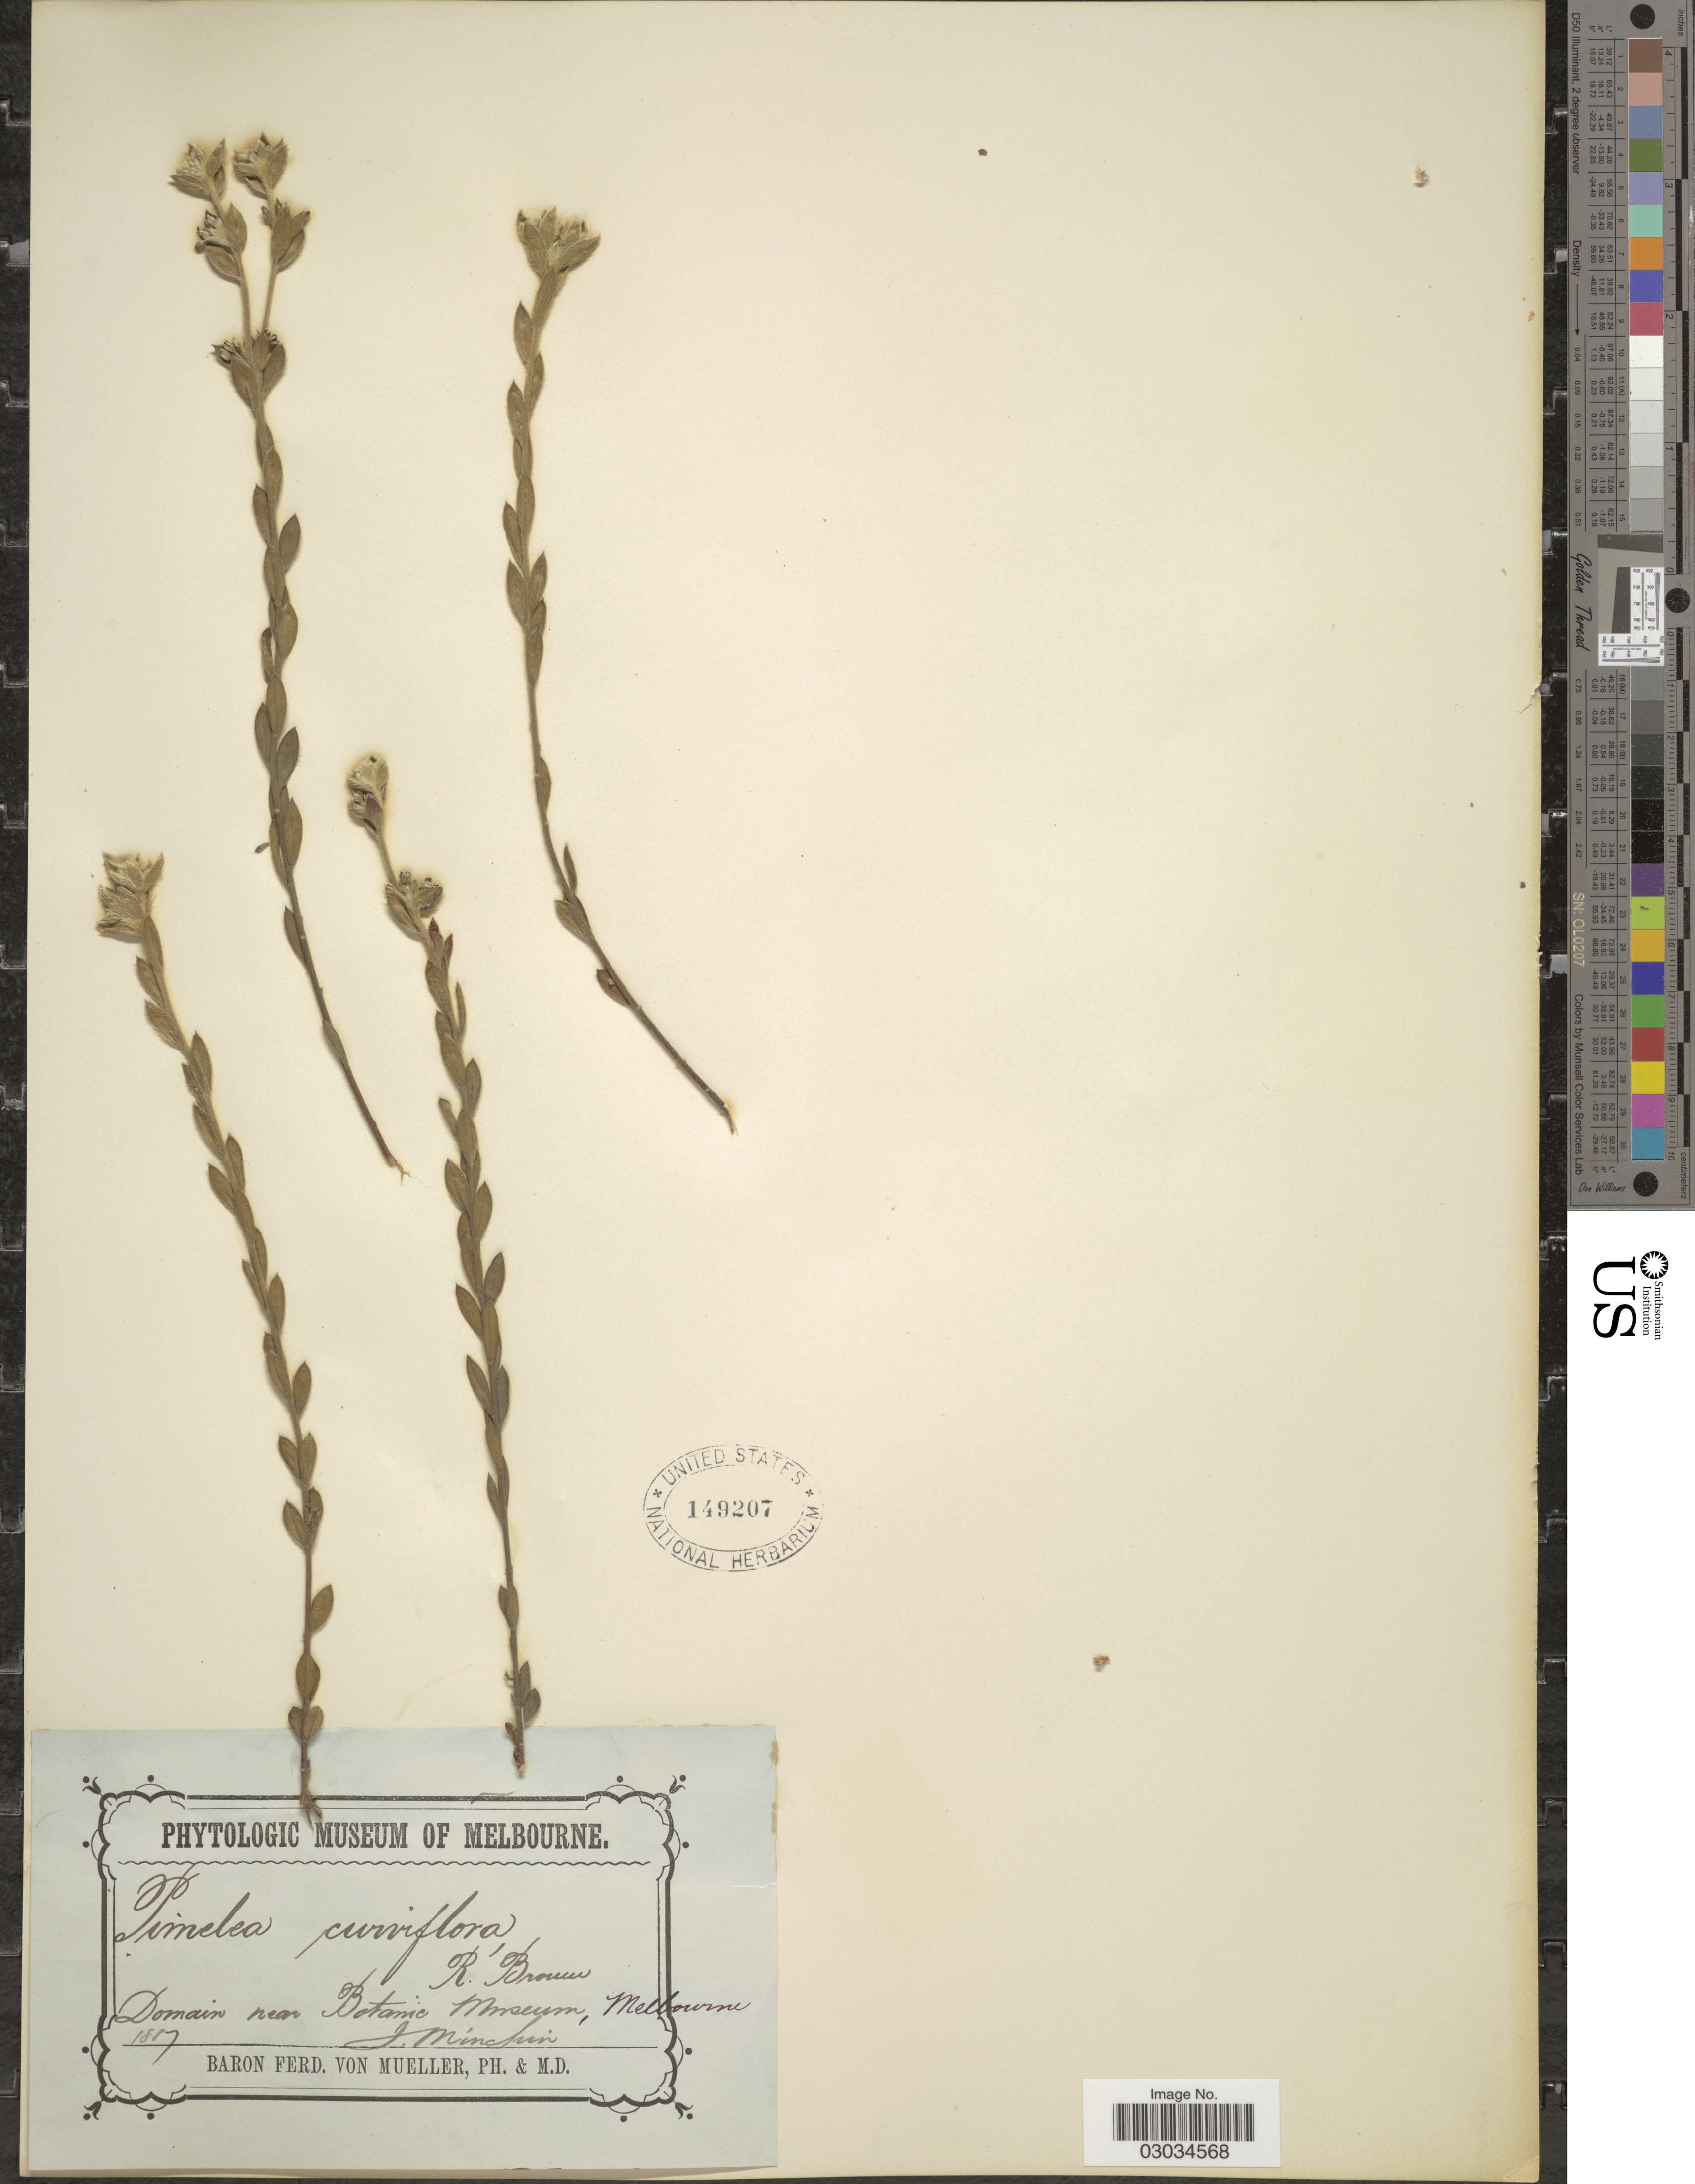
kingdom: Plantae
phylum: Tracheophyta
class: Magnoliopsida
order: Malvales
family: Thymelaeaceae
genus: Pimelea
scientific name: Pimelea curviflora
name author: R. Br.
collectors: J. Minchin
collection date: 1887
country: Australia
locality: Domain near Botanic Museum, Melbourne.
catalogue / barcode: US 149207